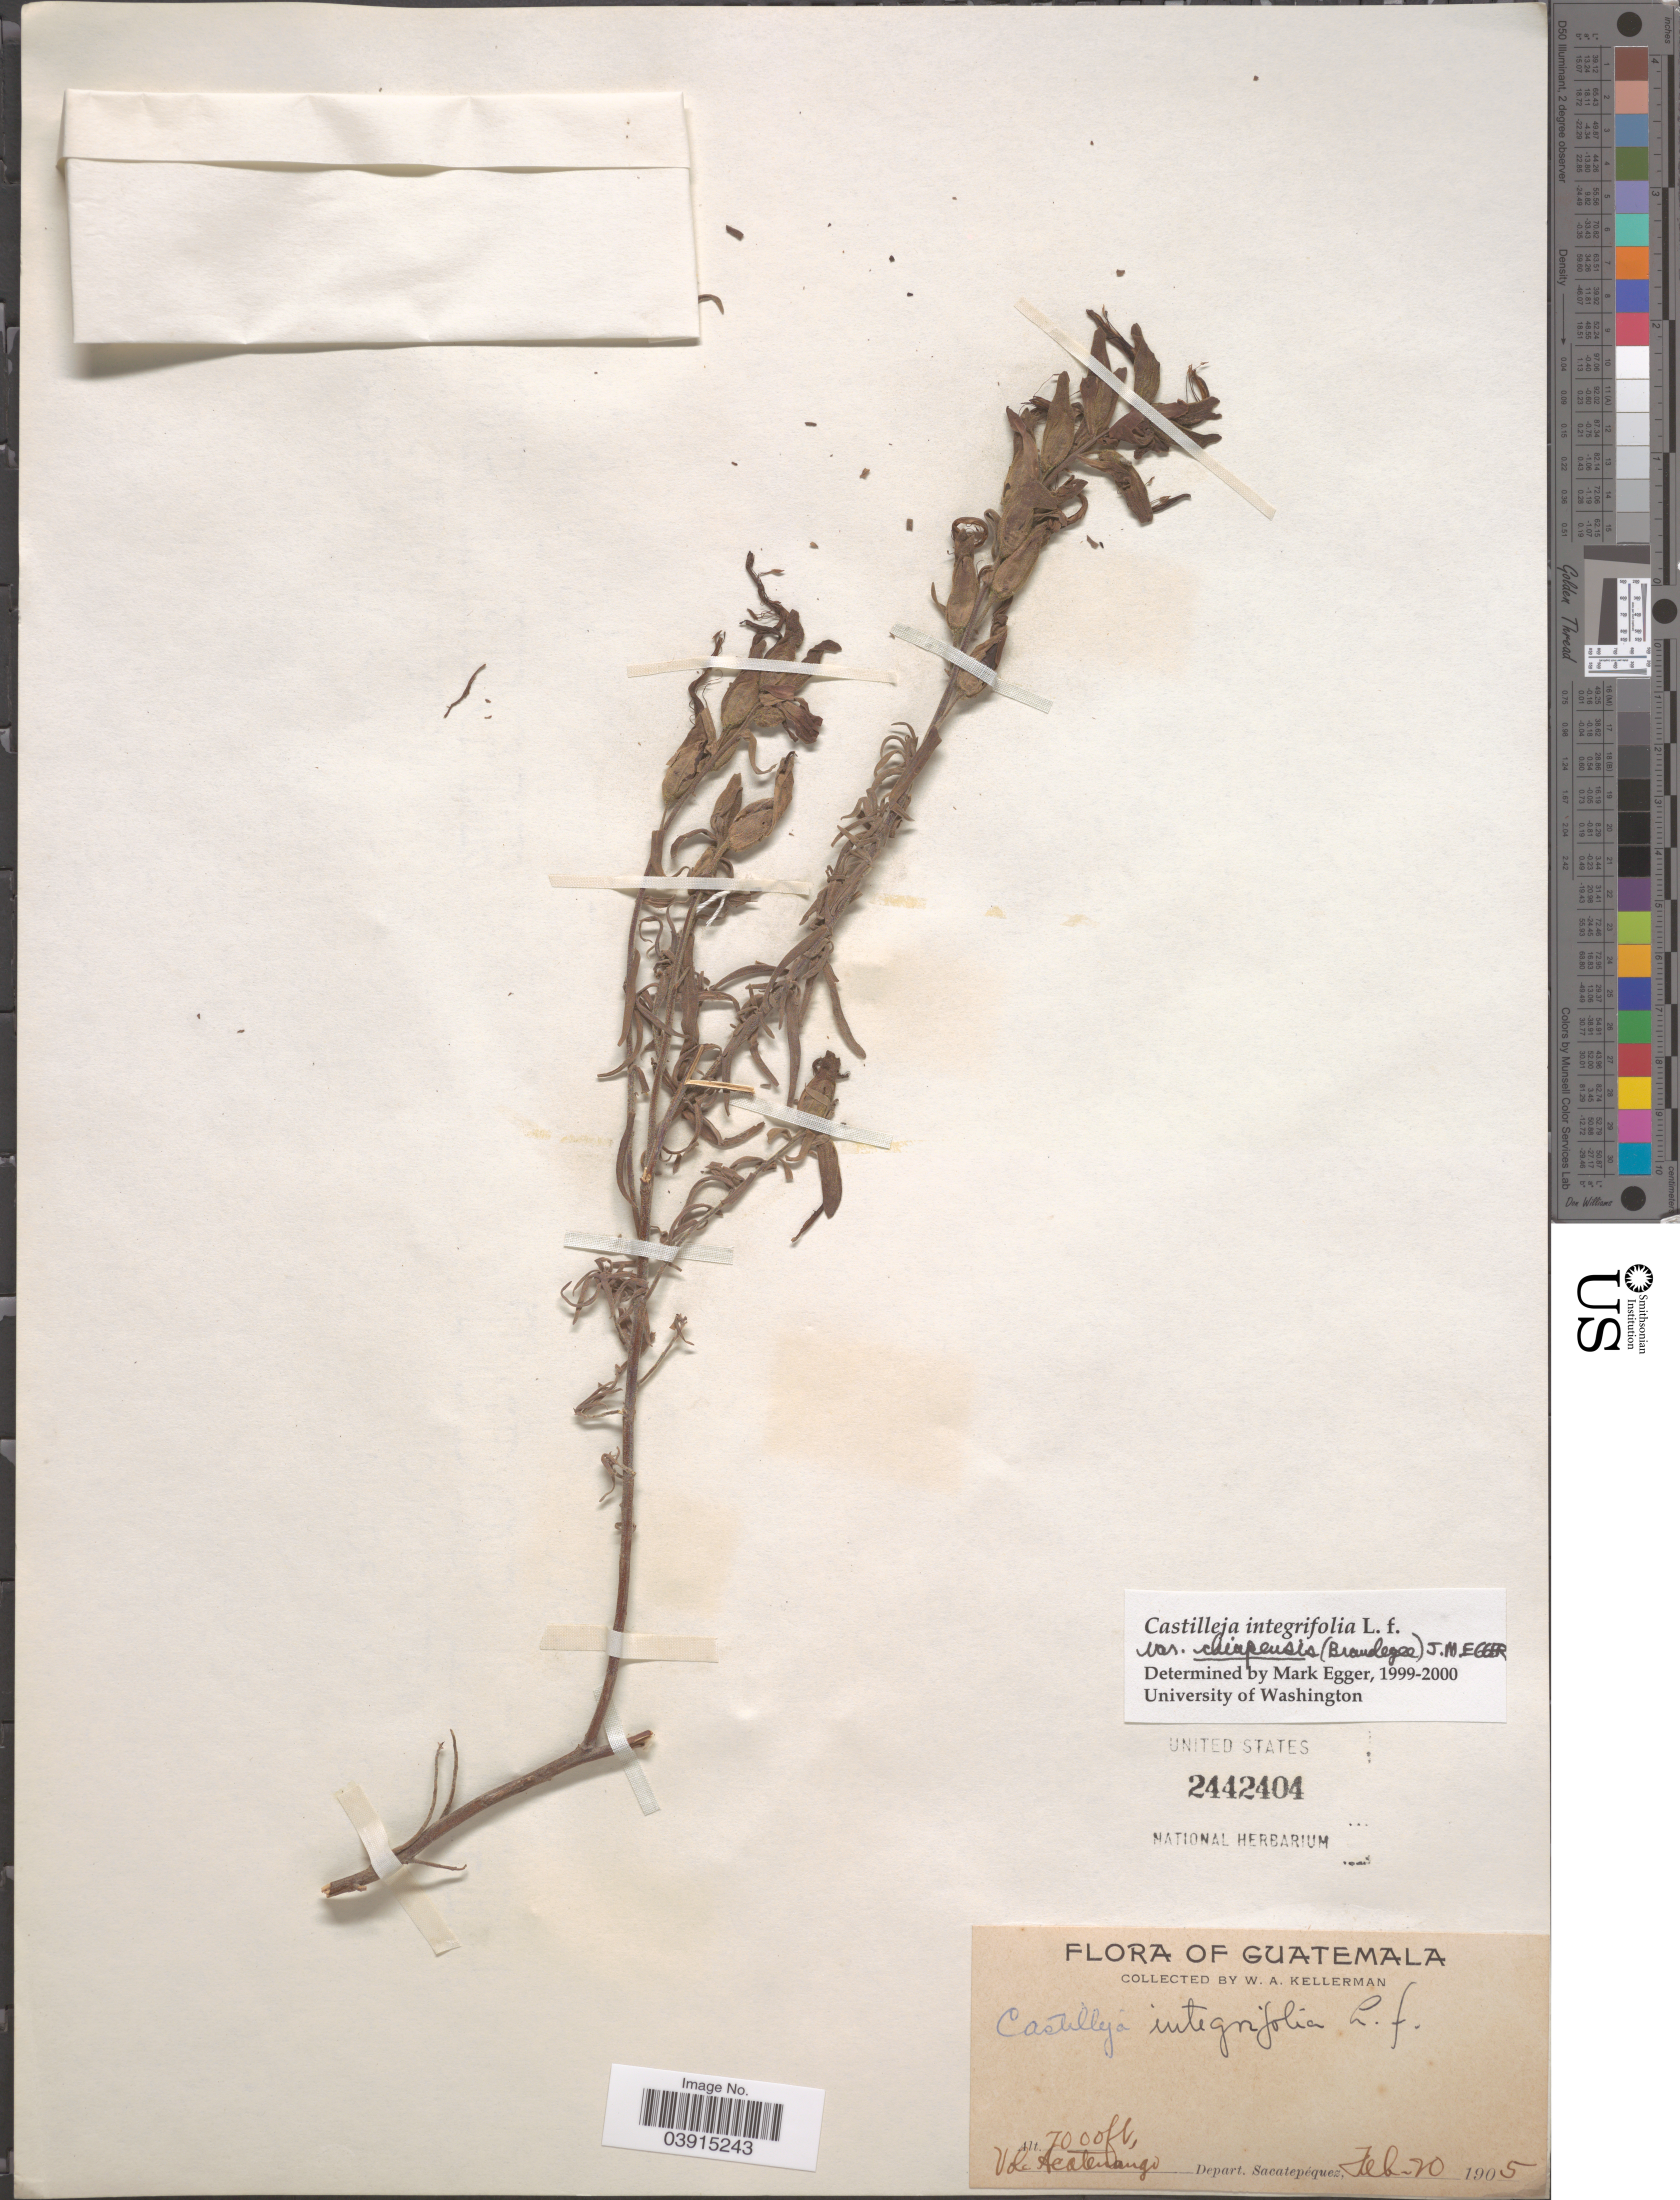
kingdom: Plantae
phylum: Tracheophyta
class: Magnoliopsida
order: Lamiales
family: Orobanchaceae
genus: Castilleja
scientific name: Castilleja integrifolia var. chiapensis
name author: (Brandegee) J.M. Egger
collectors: W. Kellerman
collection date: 1905-02-20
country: Guatemala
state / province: Sacatepequez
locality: Volc. Acatenango. Depart. Sacatepéquez.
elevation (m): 2134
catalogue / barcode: US 2442404